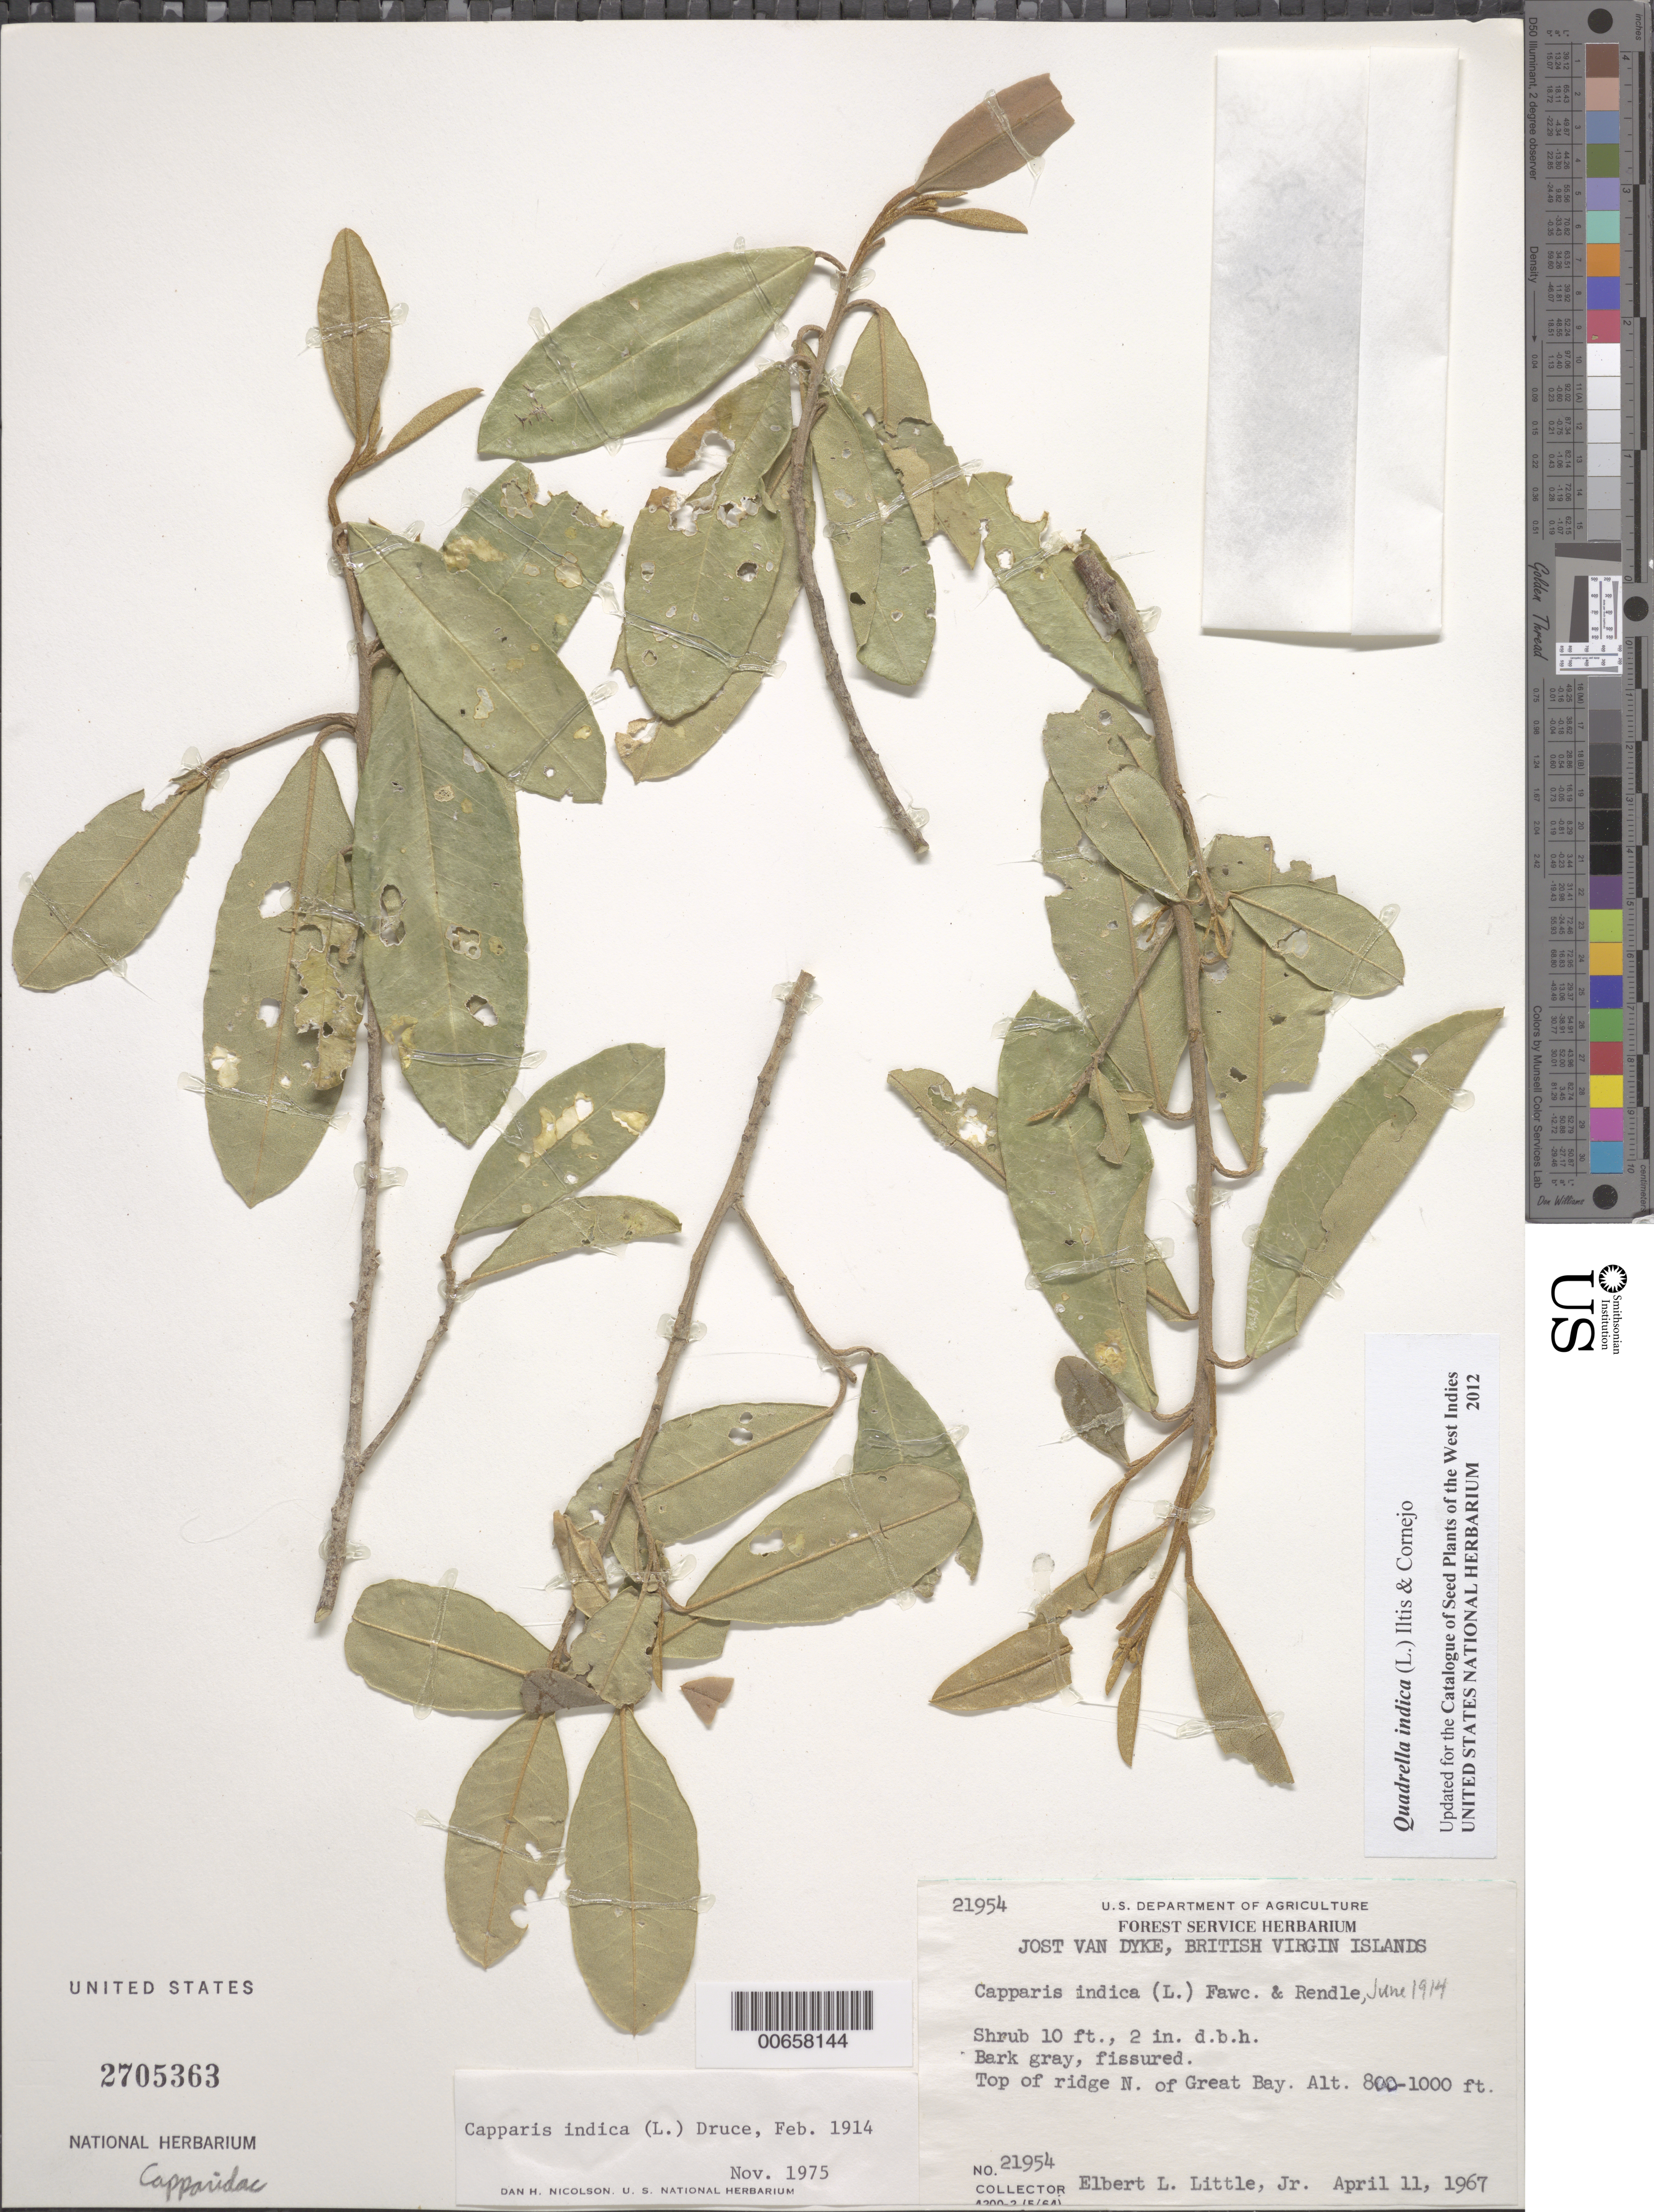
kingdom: Plantae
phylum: Tracheophyta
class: Magnoliopsida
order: Brassicales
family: Capparaceae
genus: Capparis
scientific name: Capparis indica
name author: (L.) Fawc. & Rendle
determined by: Nicolson, Dan H.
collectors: E. L. Little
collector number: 21954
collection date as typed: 11 Apr 1967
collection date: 1967-04-11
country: British Virgin Islands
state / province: Jost Van Dyke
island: Jost Van Dyke Island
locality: Great Bay, top of ridge N of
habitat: Top of ridge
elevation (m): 244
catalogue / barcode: US 2705363